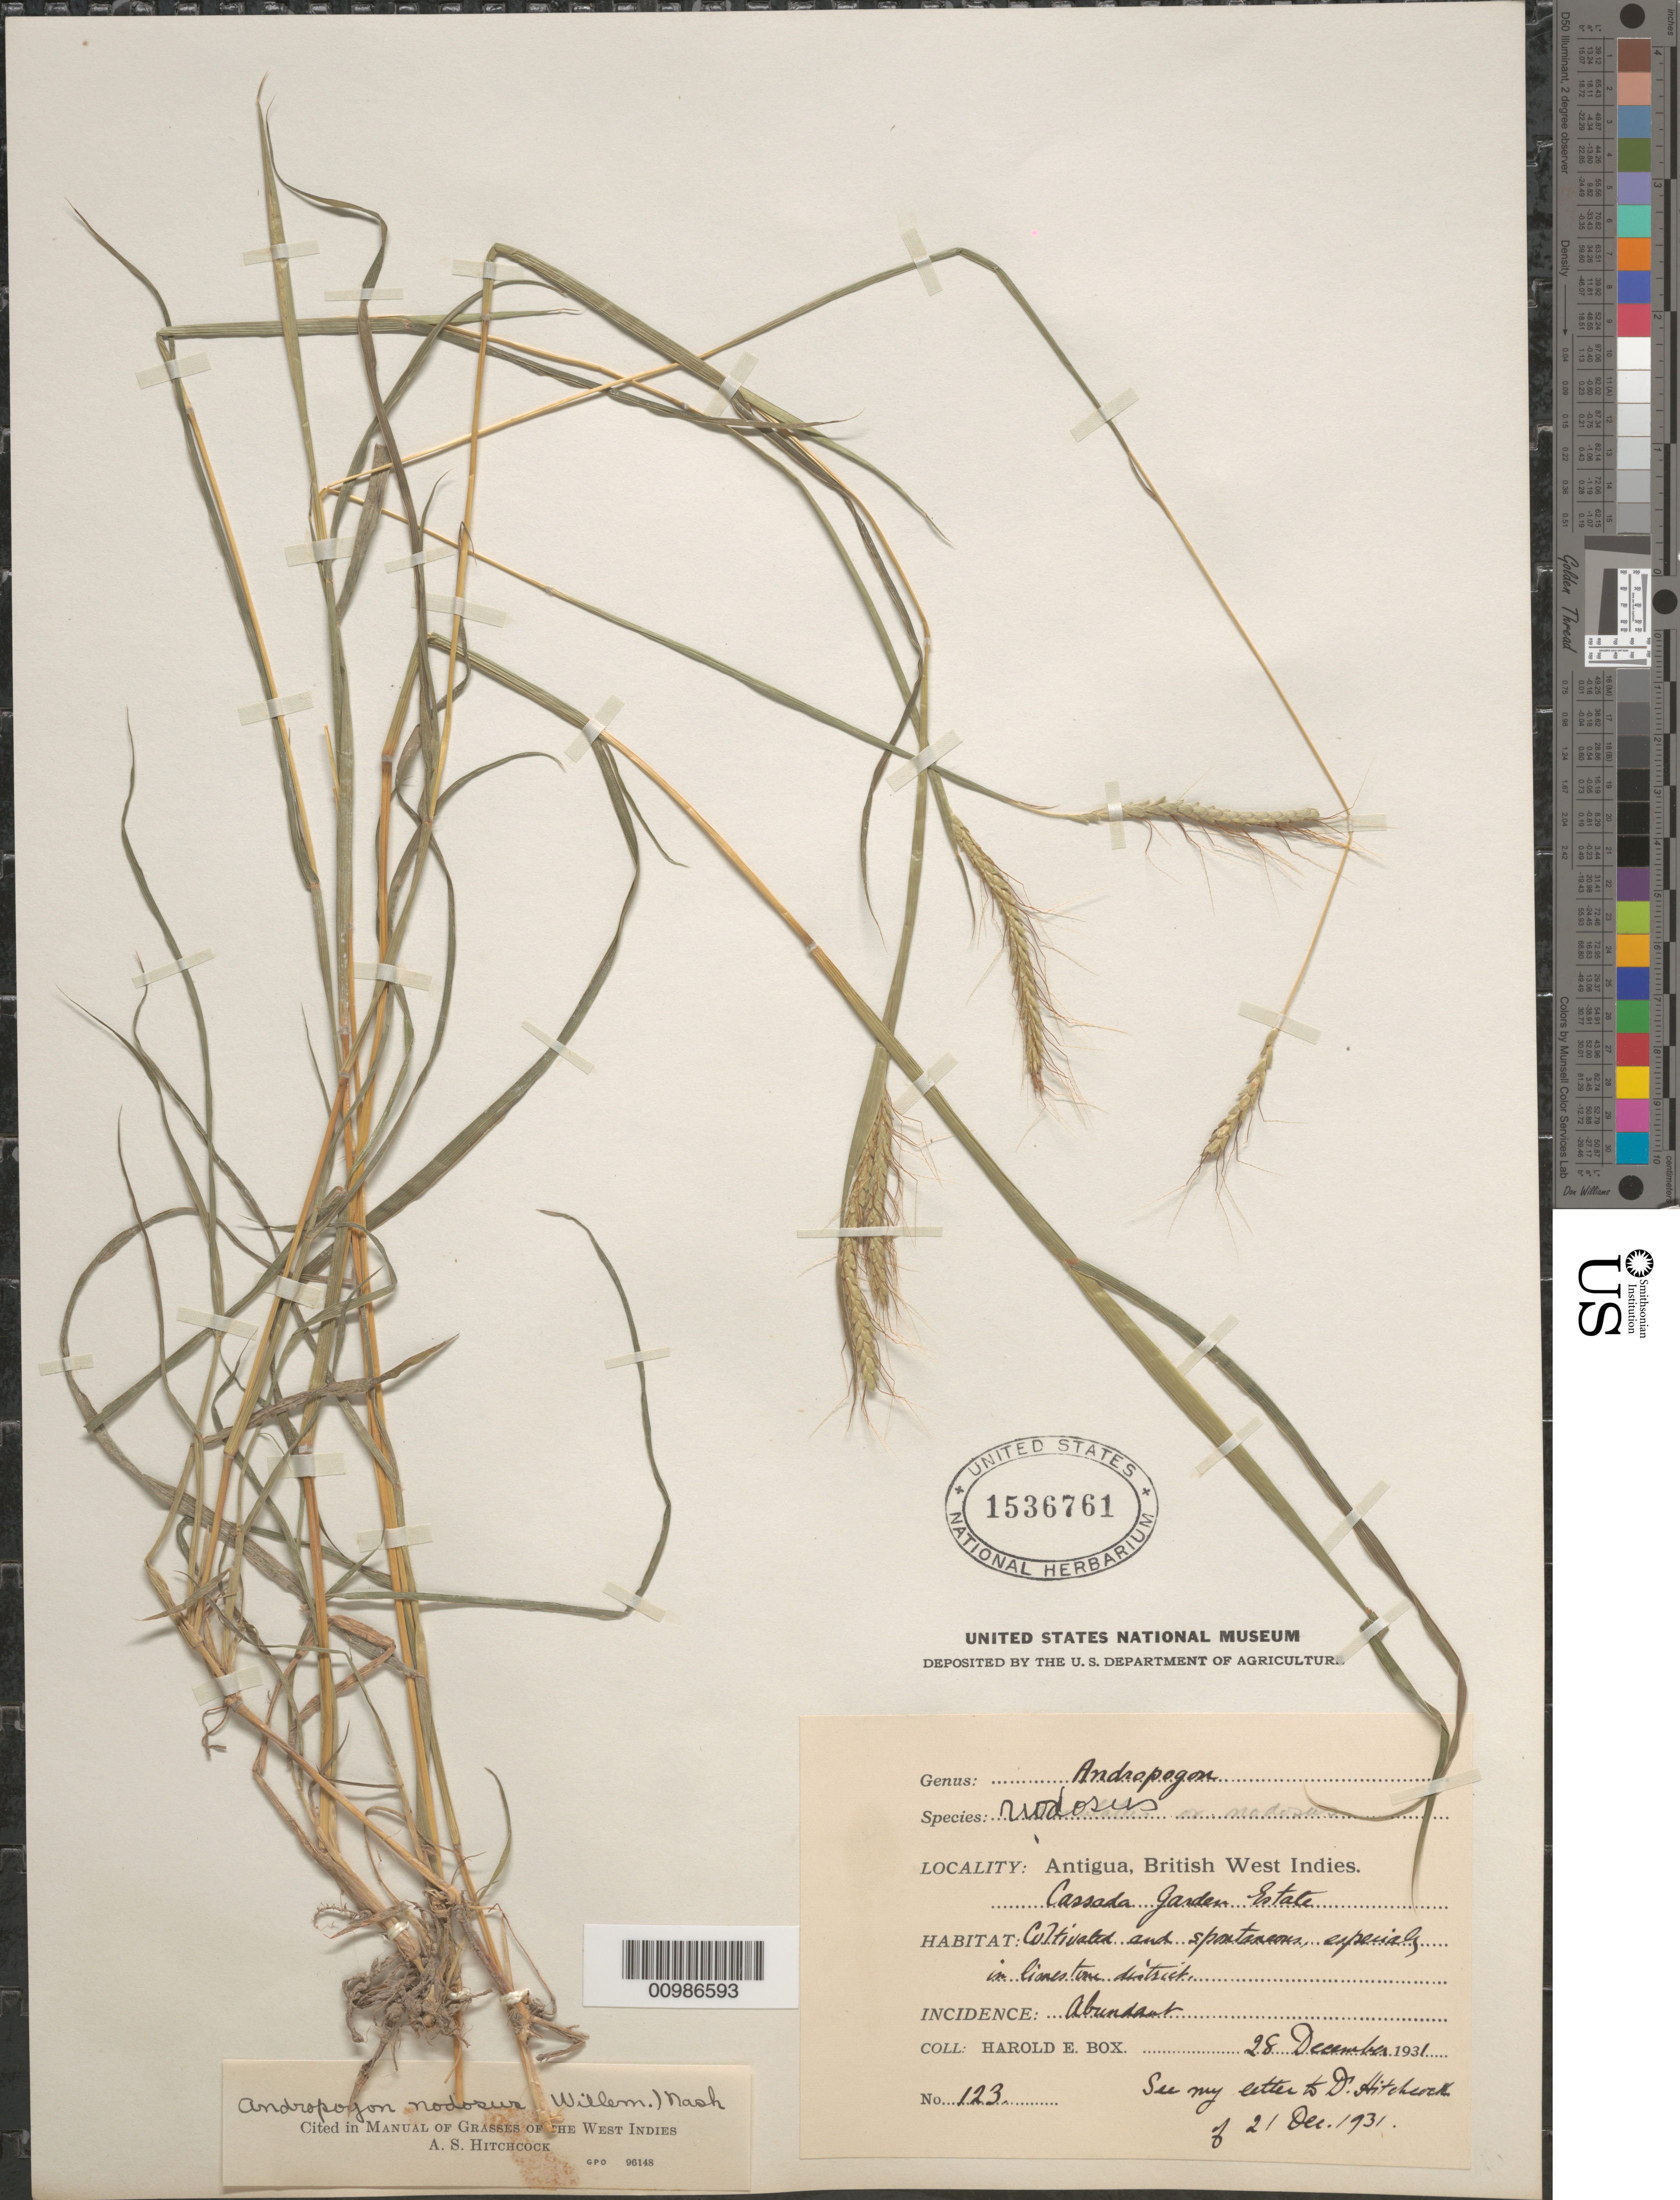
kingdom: Plantae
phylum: Tracheophyta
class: Liliopsida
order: Poales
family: Poaceae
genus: Andropogon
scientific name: Andropogon aristatus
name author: Poir.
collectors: H. E. Box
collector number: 123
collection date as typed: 28 Dec 1931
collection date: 1931-12-28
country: Antigua and Barbuda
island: Antigua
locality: Cassada Garden Estate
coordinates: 0 N, 0 E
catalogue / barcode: US 1536761